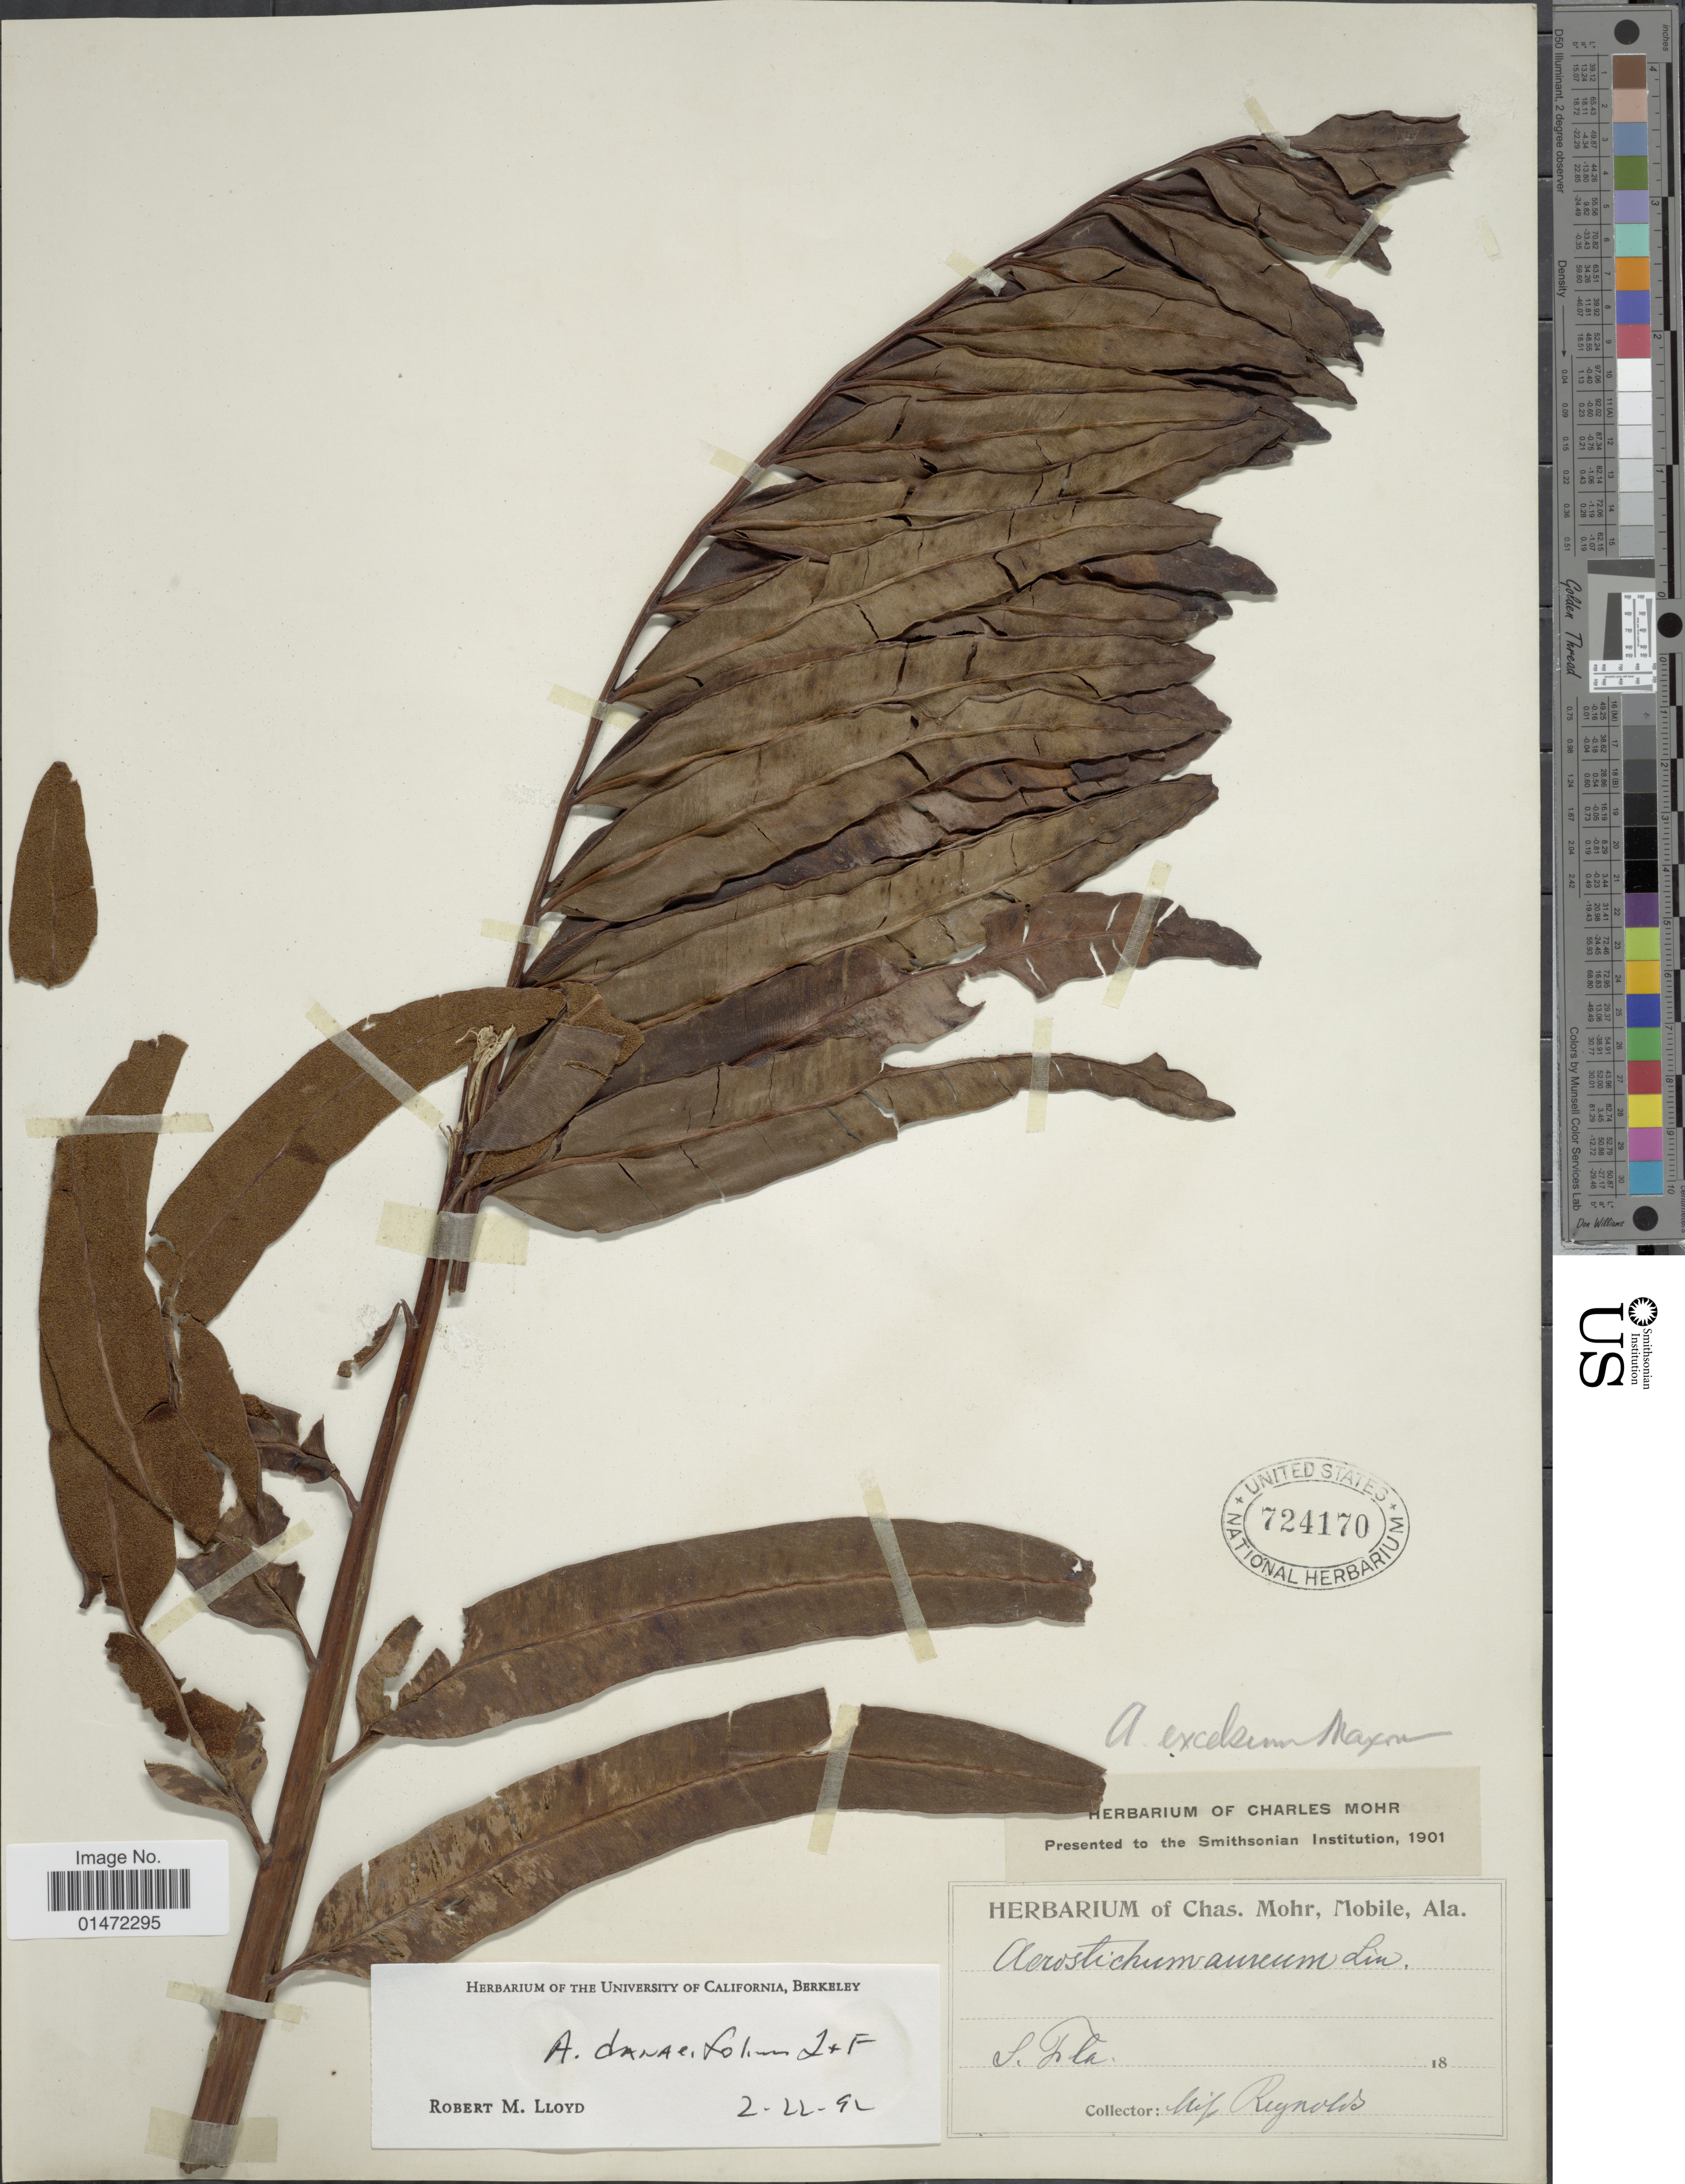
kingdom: Plantae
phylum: Tracheophyta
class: Polypodiopsida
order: Polypodiales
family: Pteridaceae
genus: Acrostichum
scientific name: Acrostichum danaeifolium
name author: Langsd. & Fisch.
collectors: H. Reynolds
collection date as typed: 18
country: United States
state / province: Florida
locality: S. Fla.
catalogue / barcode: US 724170